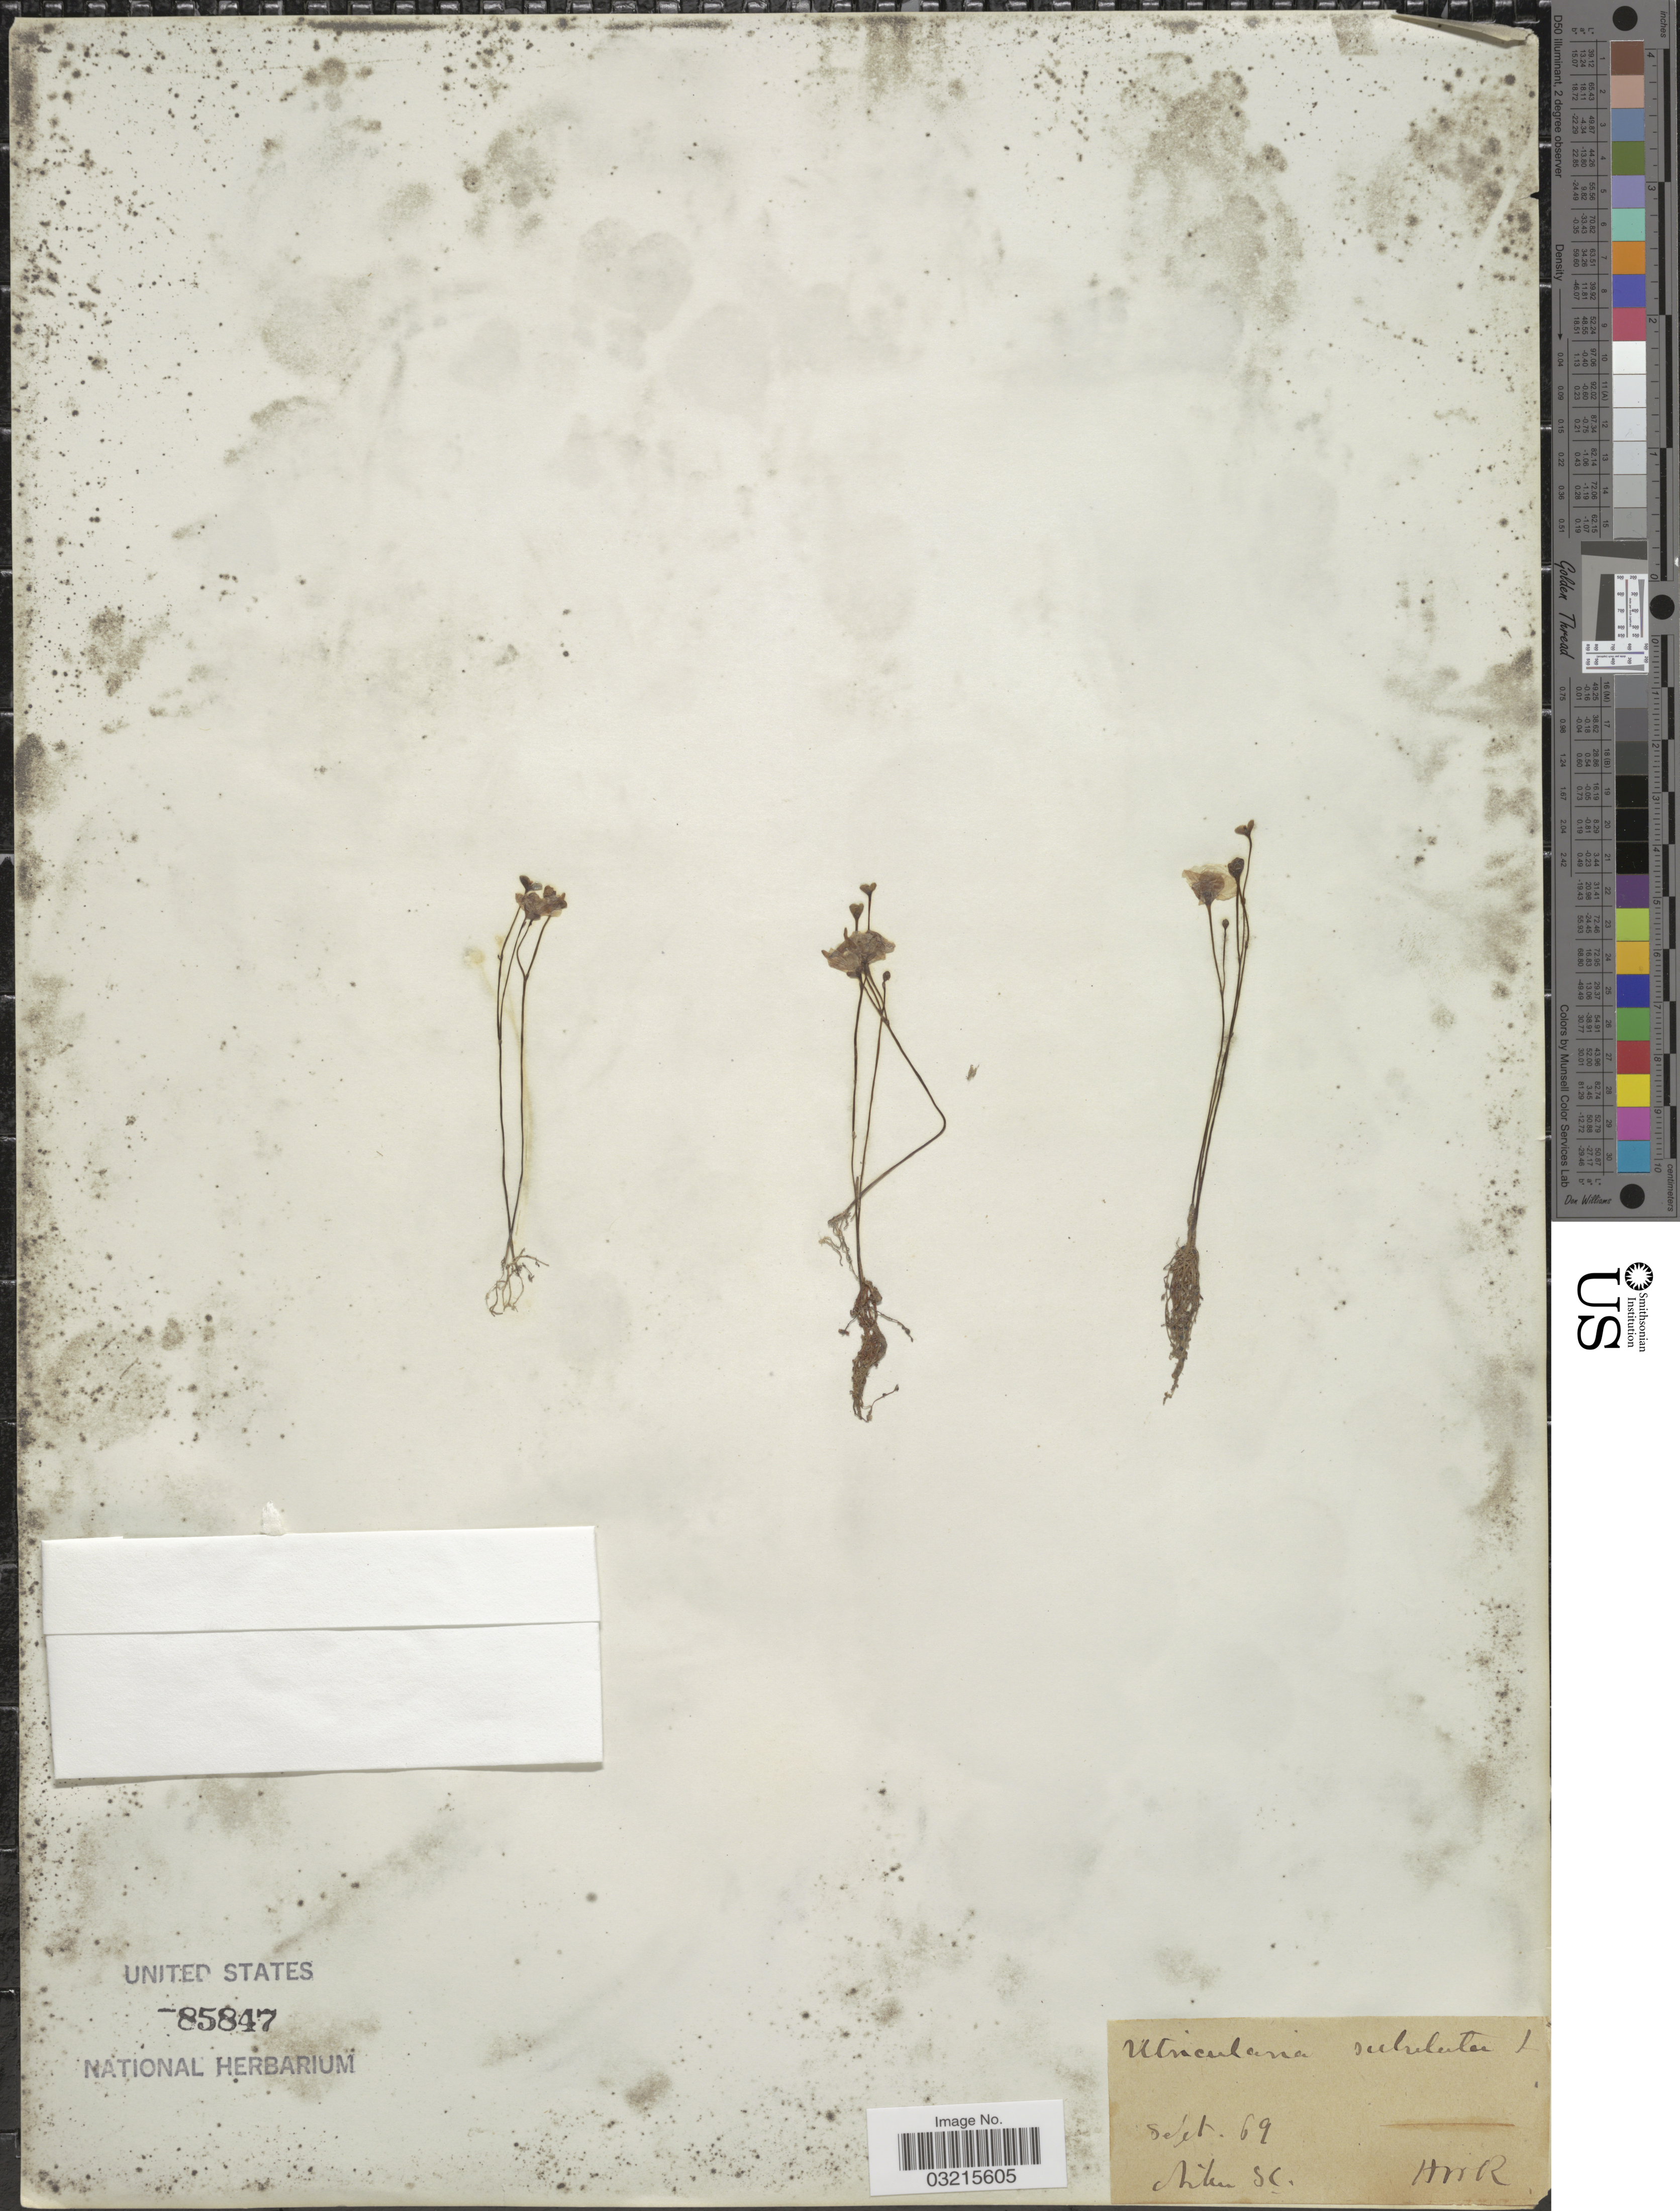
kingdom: Plantae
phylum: Tracheophyta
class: Magnoliopsida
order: Lamiales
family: Lentibulariaceae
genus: Utricularia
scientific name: Utricularia subulata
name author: L.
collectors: H. W. R.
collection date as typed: Transcribed d/m/y: /9/69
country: United States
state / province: South Carolina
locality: Aiken.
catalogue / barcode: US 85847